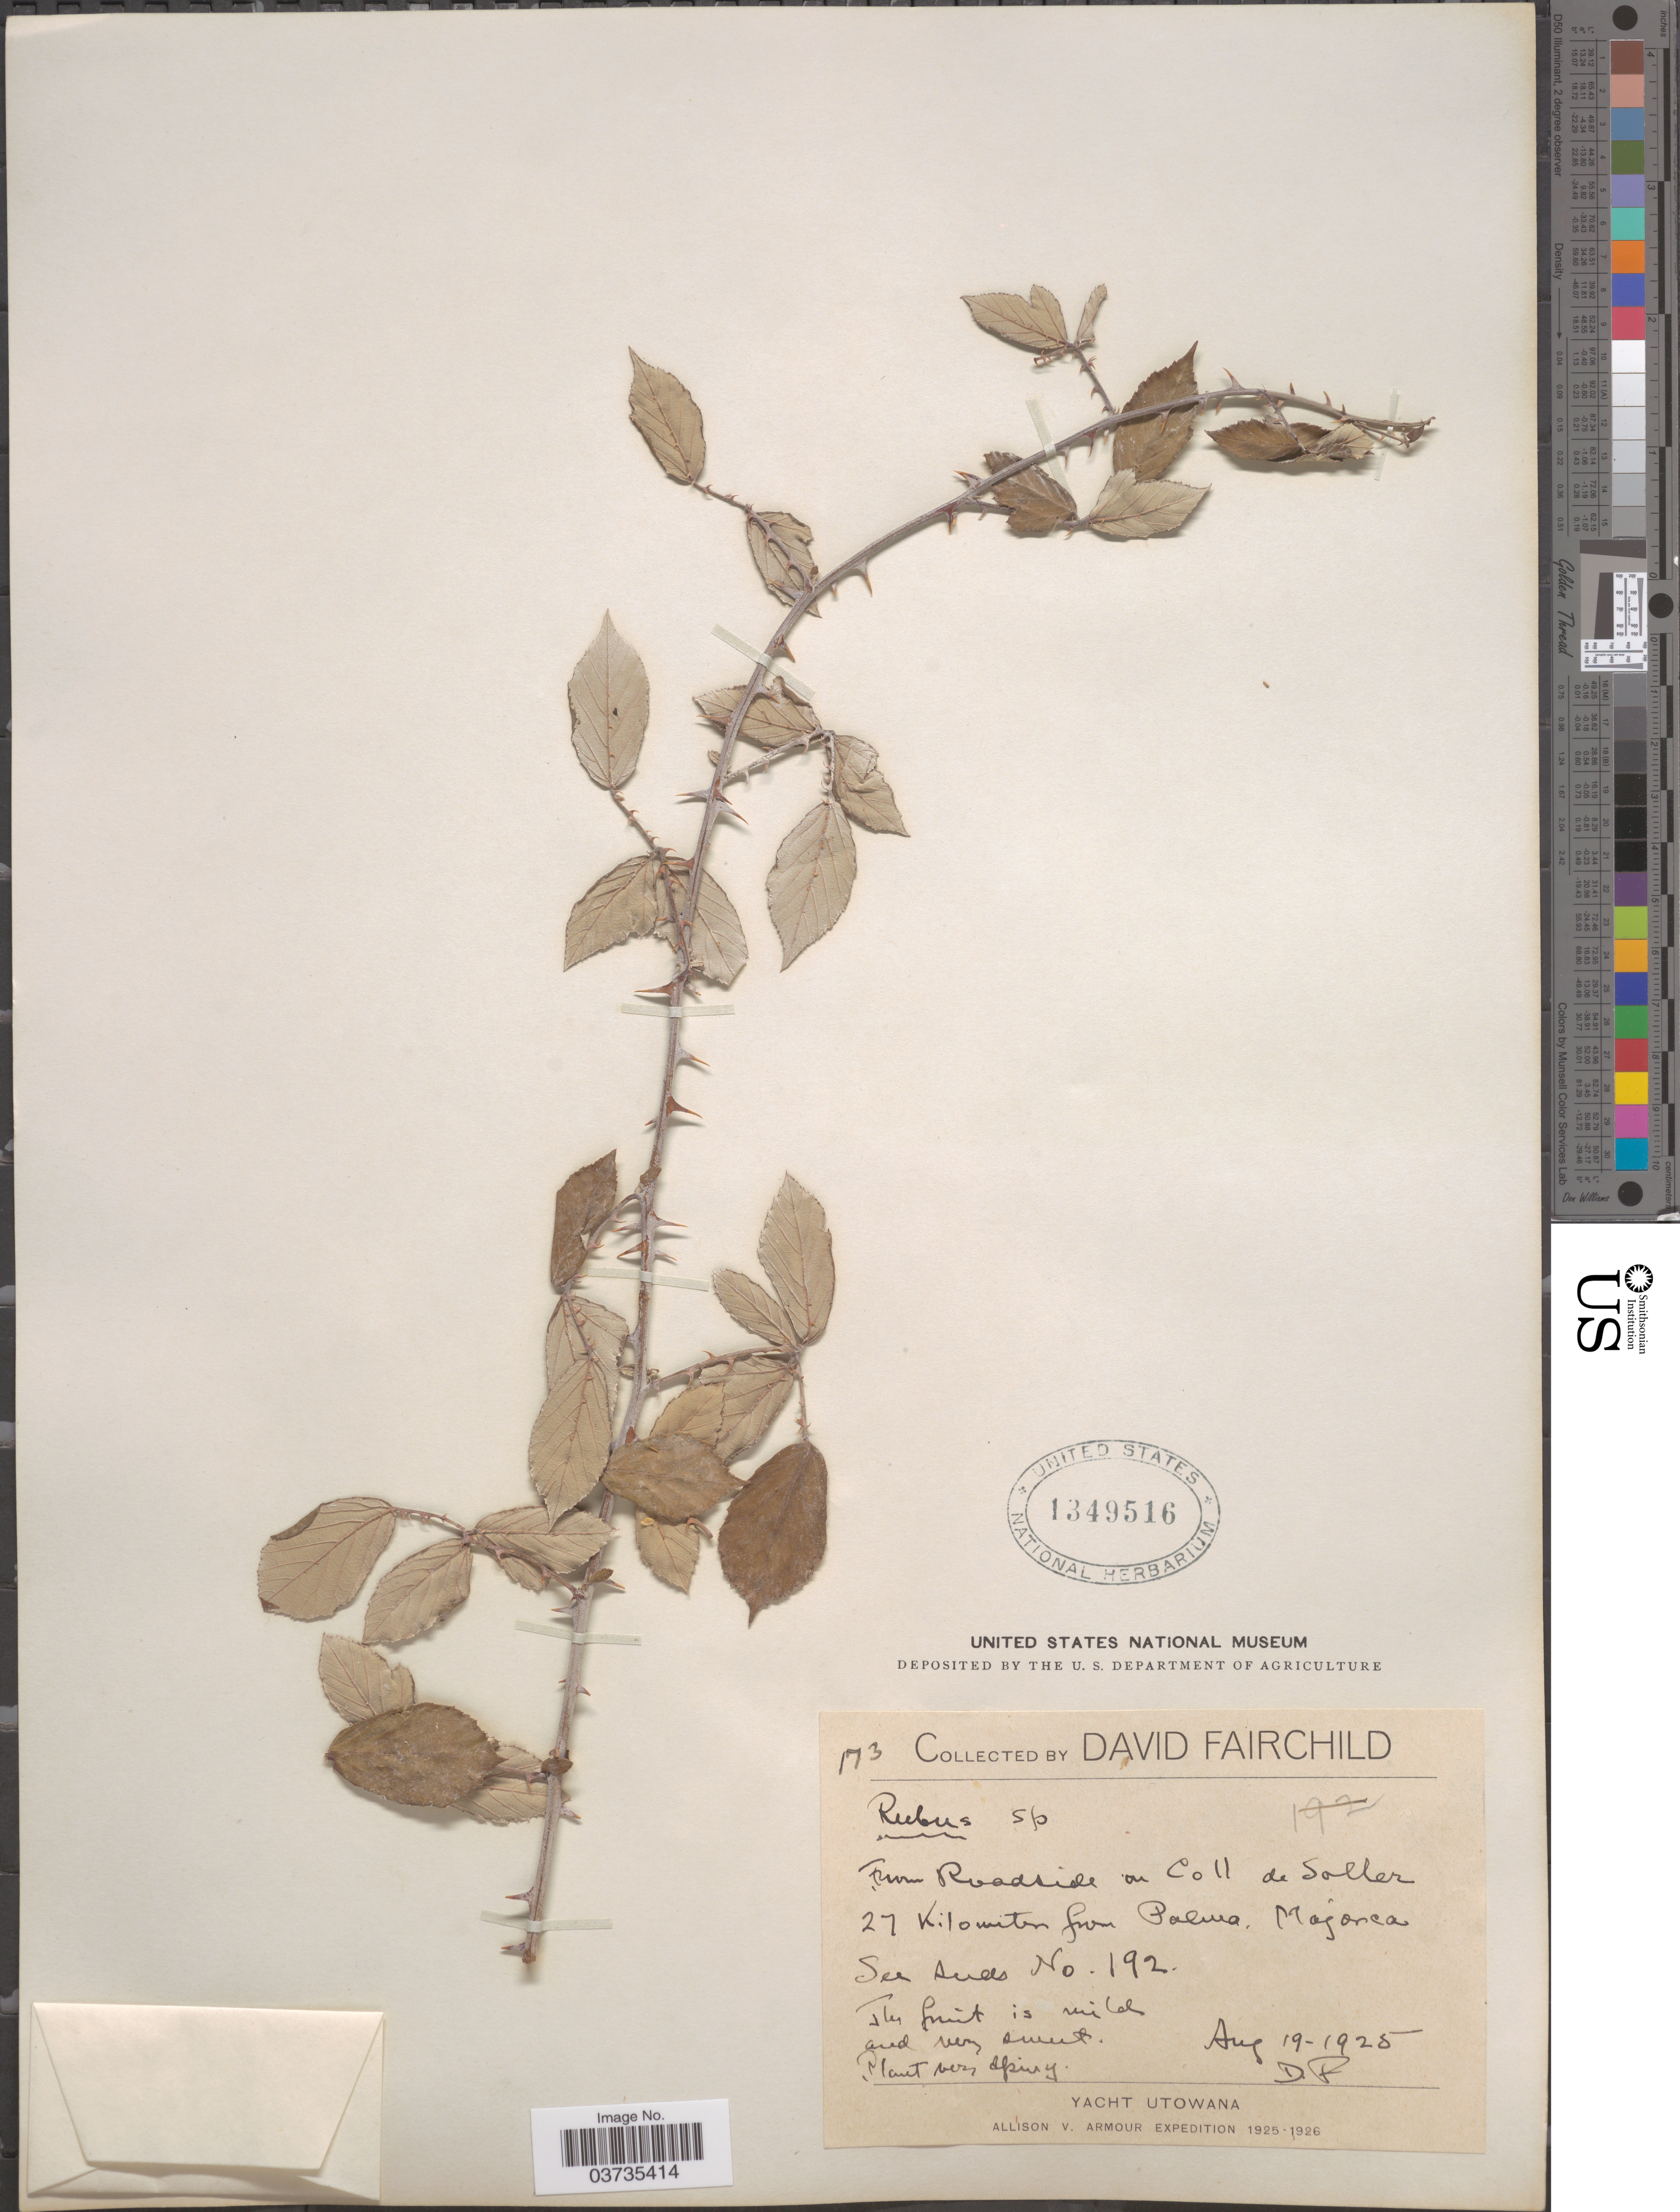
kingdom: Plantae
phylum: Tracheophyta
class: Magnoliopsida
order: Rosales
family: Rosaceae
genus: Rubus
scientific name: Rubus sp.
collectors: D. Fairchild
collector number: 173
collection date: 1925-08-19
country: Spain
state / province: Islas Baleares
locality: Roadside on Coll de Soller 27 Kilometer from Palma. Majorca.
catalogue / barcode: US 1349516